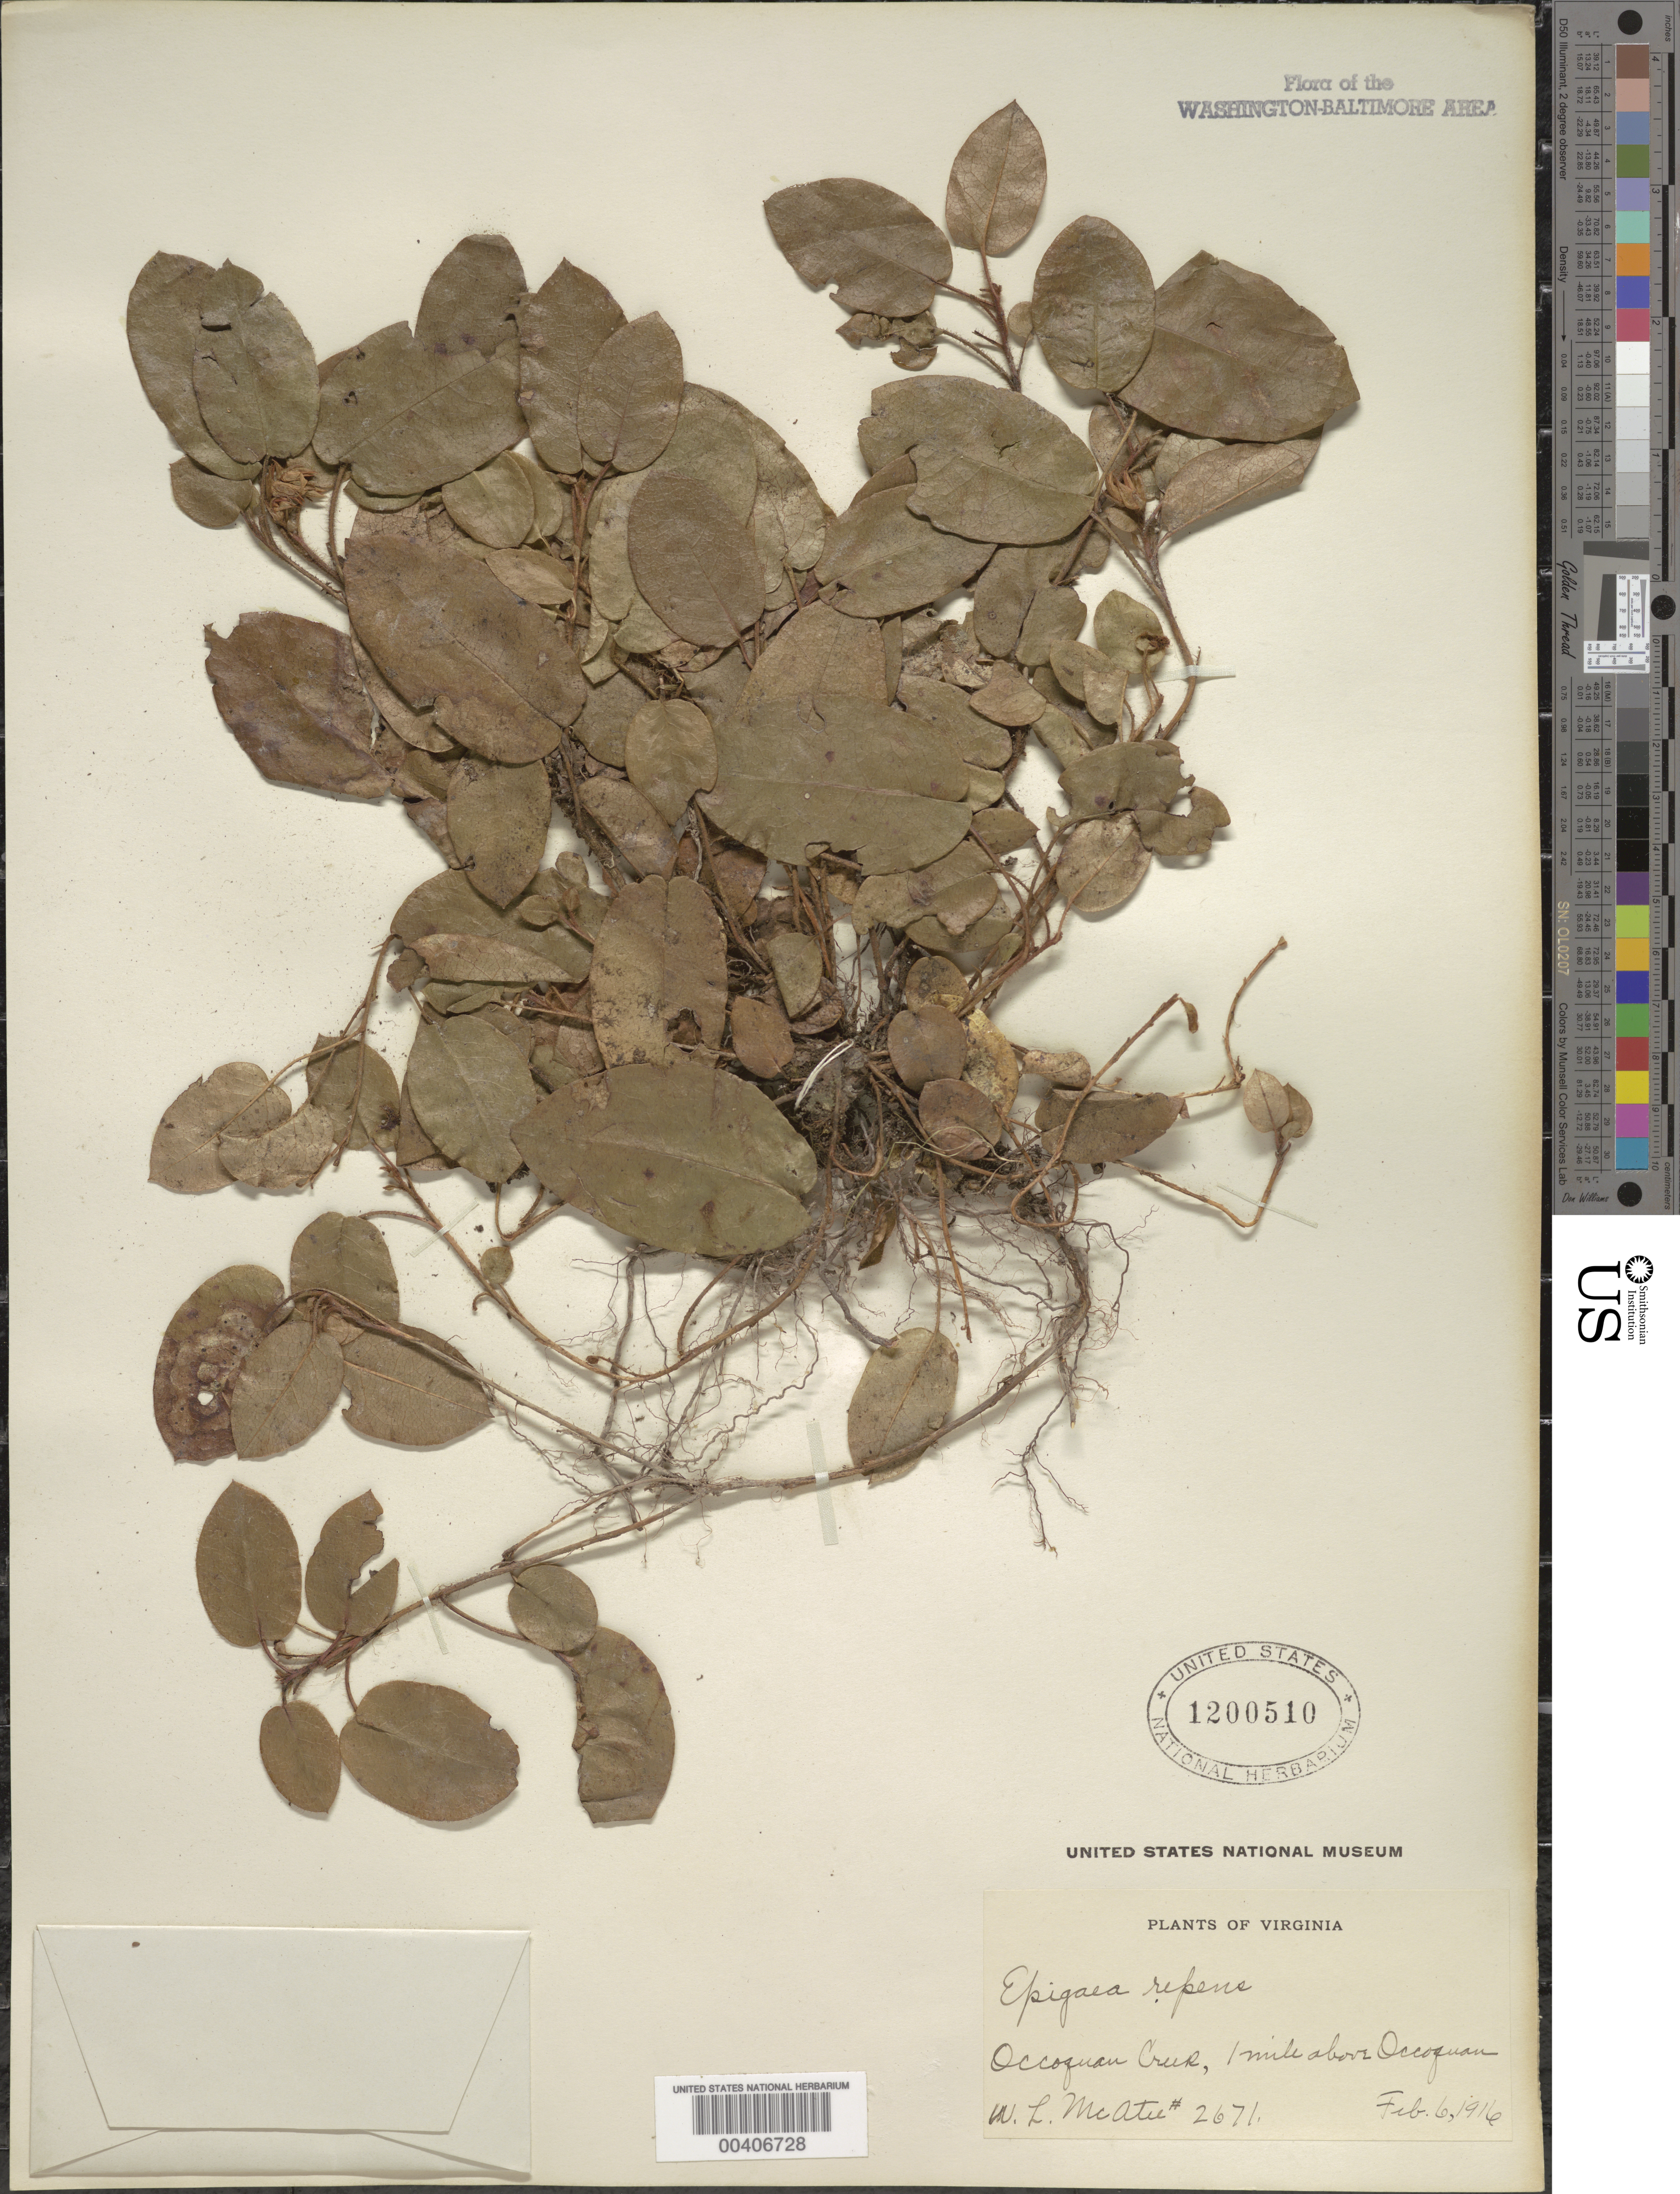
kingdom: Plantae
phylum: Tracheophyta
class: Magnoliopsida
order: Ericales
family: Ericaceae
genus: Epigaea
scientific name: Epigaea repens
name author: L.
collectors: W. McAtee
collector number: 2671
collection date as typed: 06 Feb 1916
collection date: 1916-02-06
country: United States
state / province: Virginia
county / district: Prince William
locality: Occoquan Creek, above Occoquan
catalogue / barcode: US 1200510